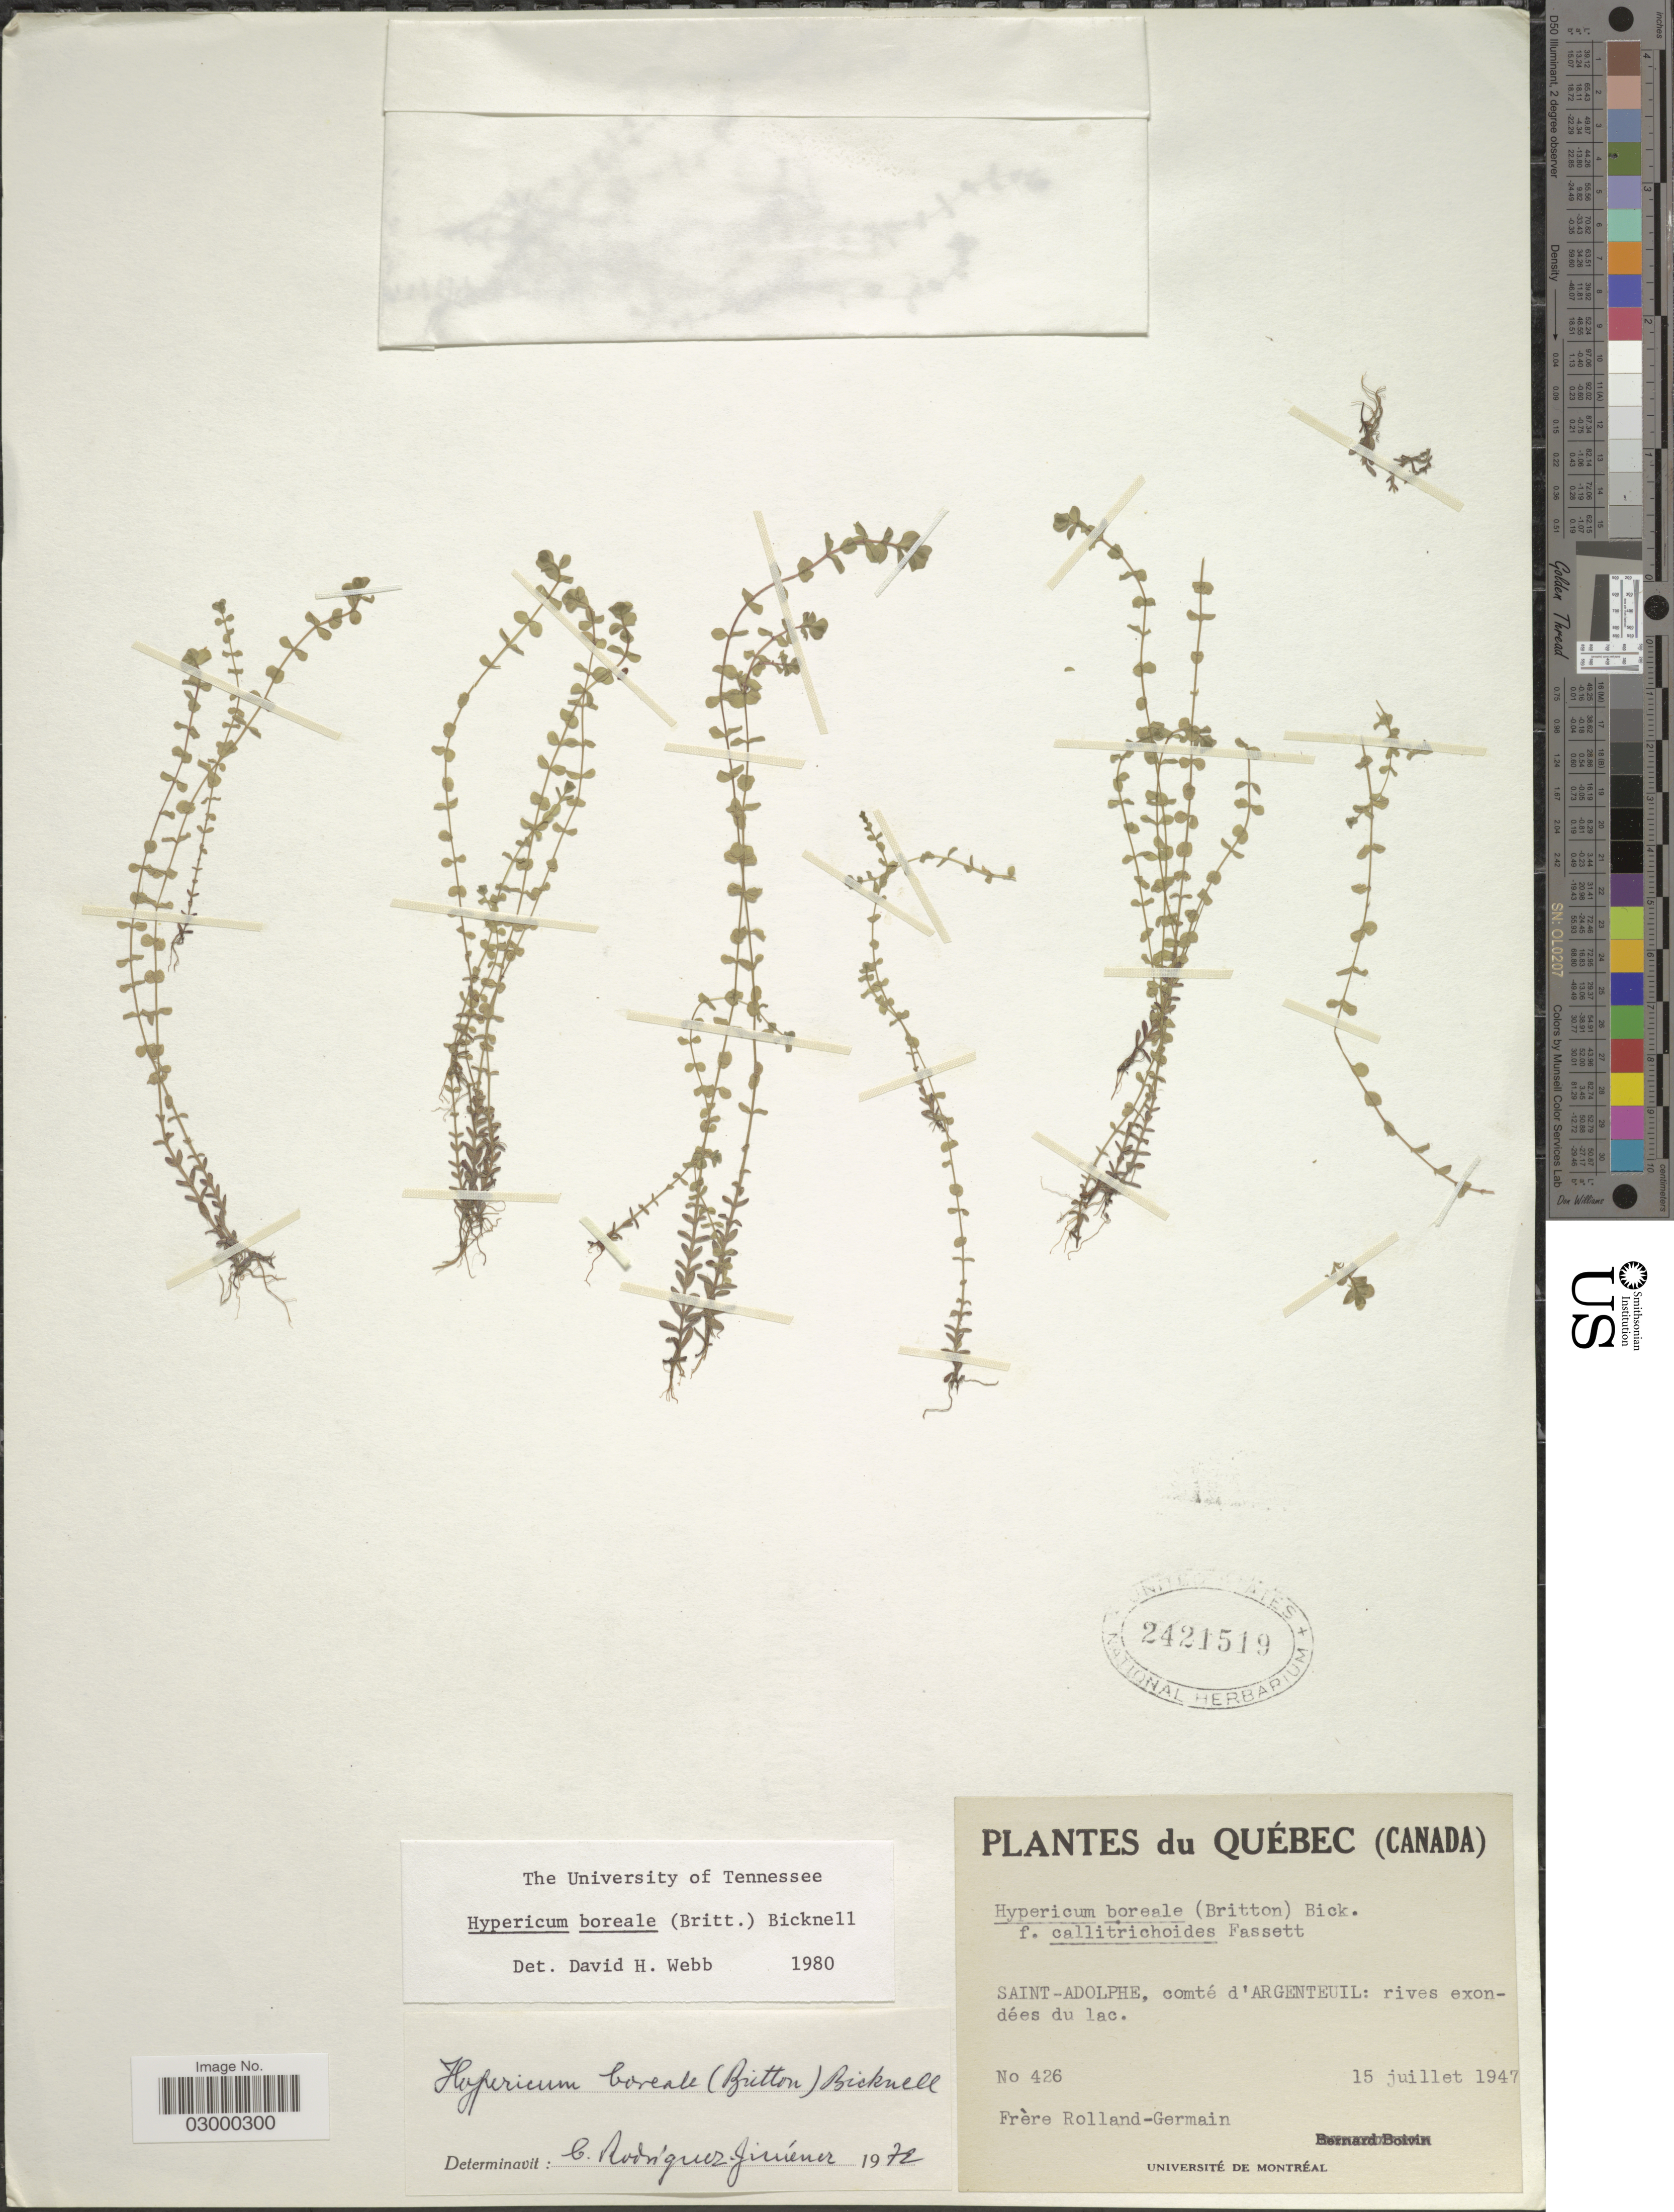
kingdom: Plantae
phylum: Tracheophyta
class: Magnoliopsida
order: Malpighiales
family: Hypericaceae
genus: Hypericum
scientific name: Hypericum boreale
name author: (Britton) E.P. Bicknell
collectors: Rolland-Germain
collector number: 426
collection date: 1947-07-15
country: Canada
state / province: Quebec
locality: Saint-Adolphe, comté d'Argenteuil: rives exondées du lac.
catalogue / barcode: US 2421519